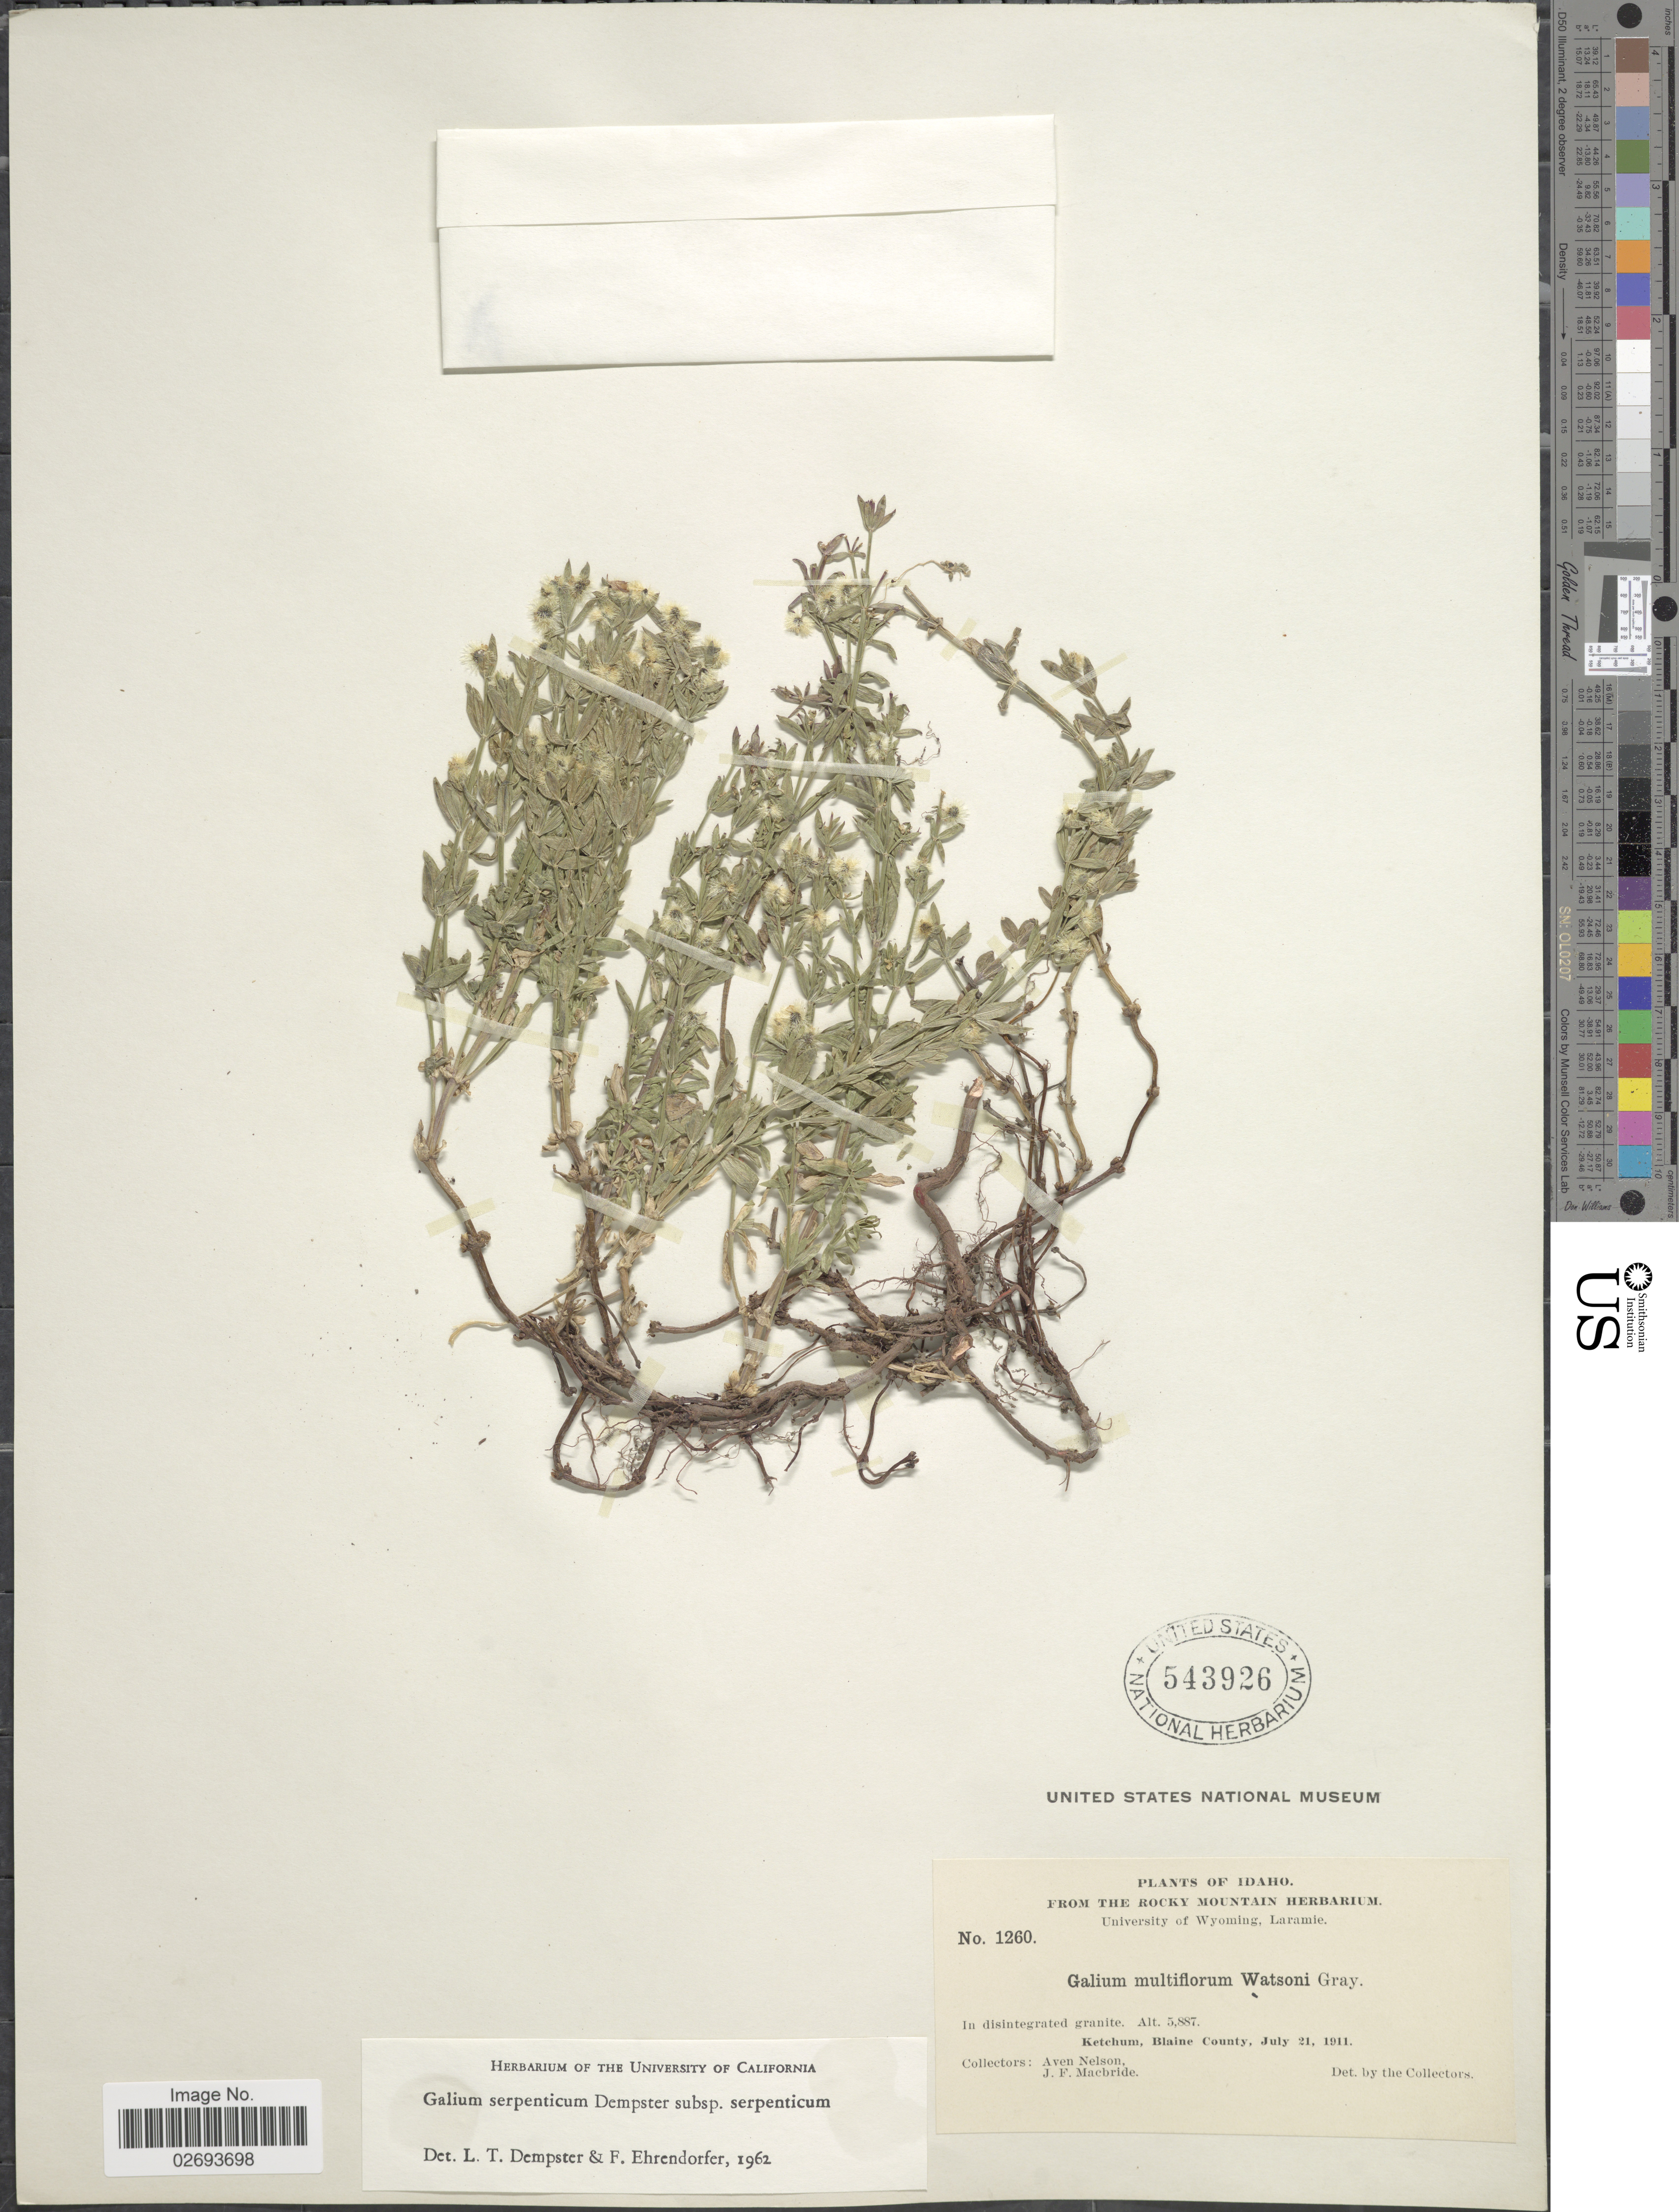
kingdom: Plantae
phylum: Tracheophyta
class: Magnoliopsida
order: Gentianales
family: Rubiaceae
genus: Galium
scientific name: Galium serpenticum subsp. serpenticum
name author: Dempster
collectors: A. Nelson & J. F. Macbride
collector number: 1260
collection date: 1911-07-21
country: United States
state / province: Idaho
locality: Ketchum, Blaine County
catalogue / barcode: US 543926